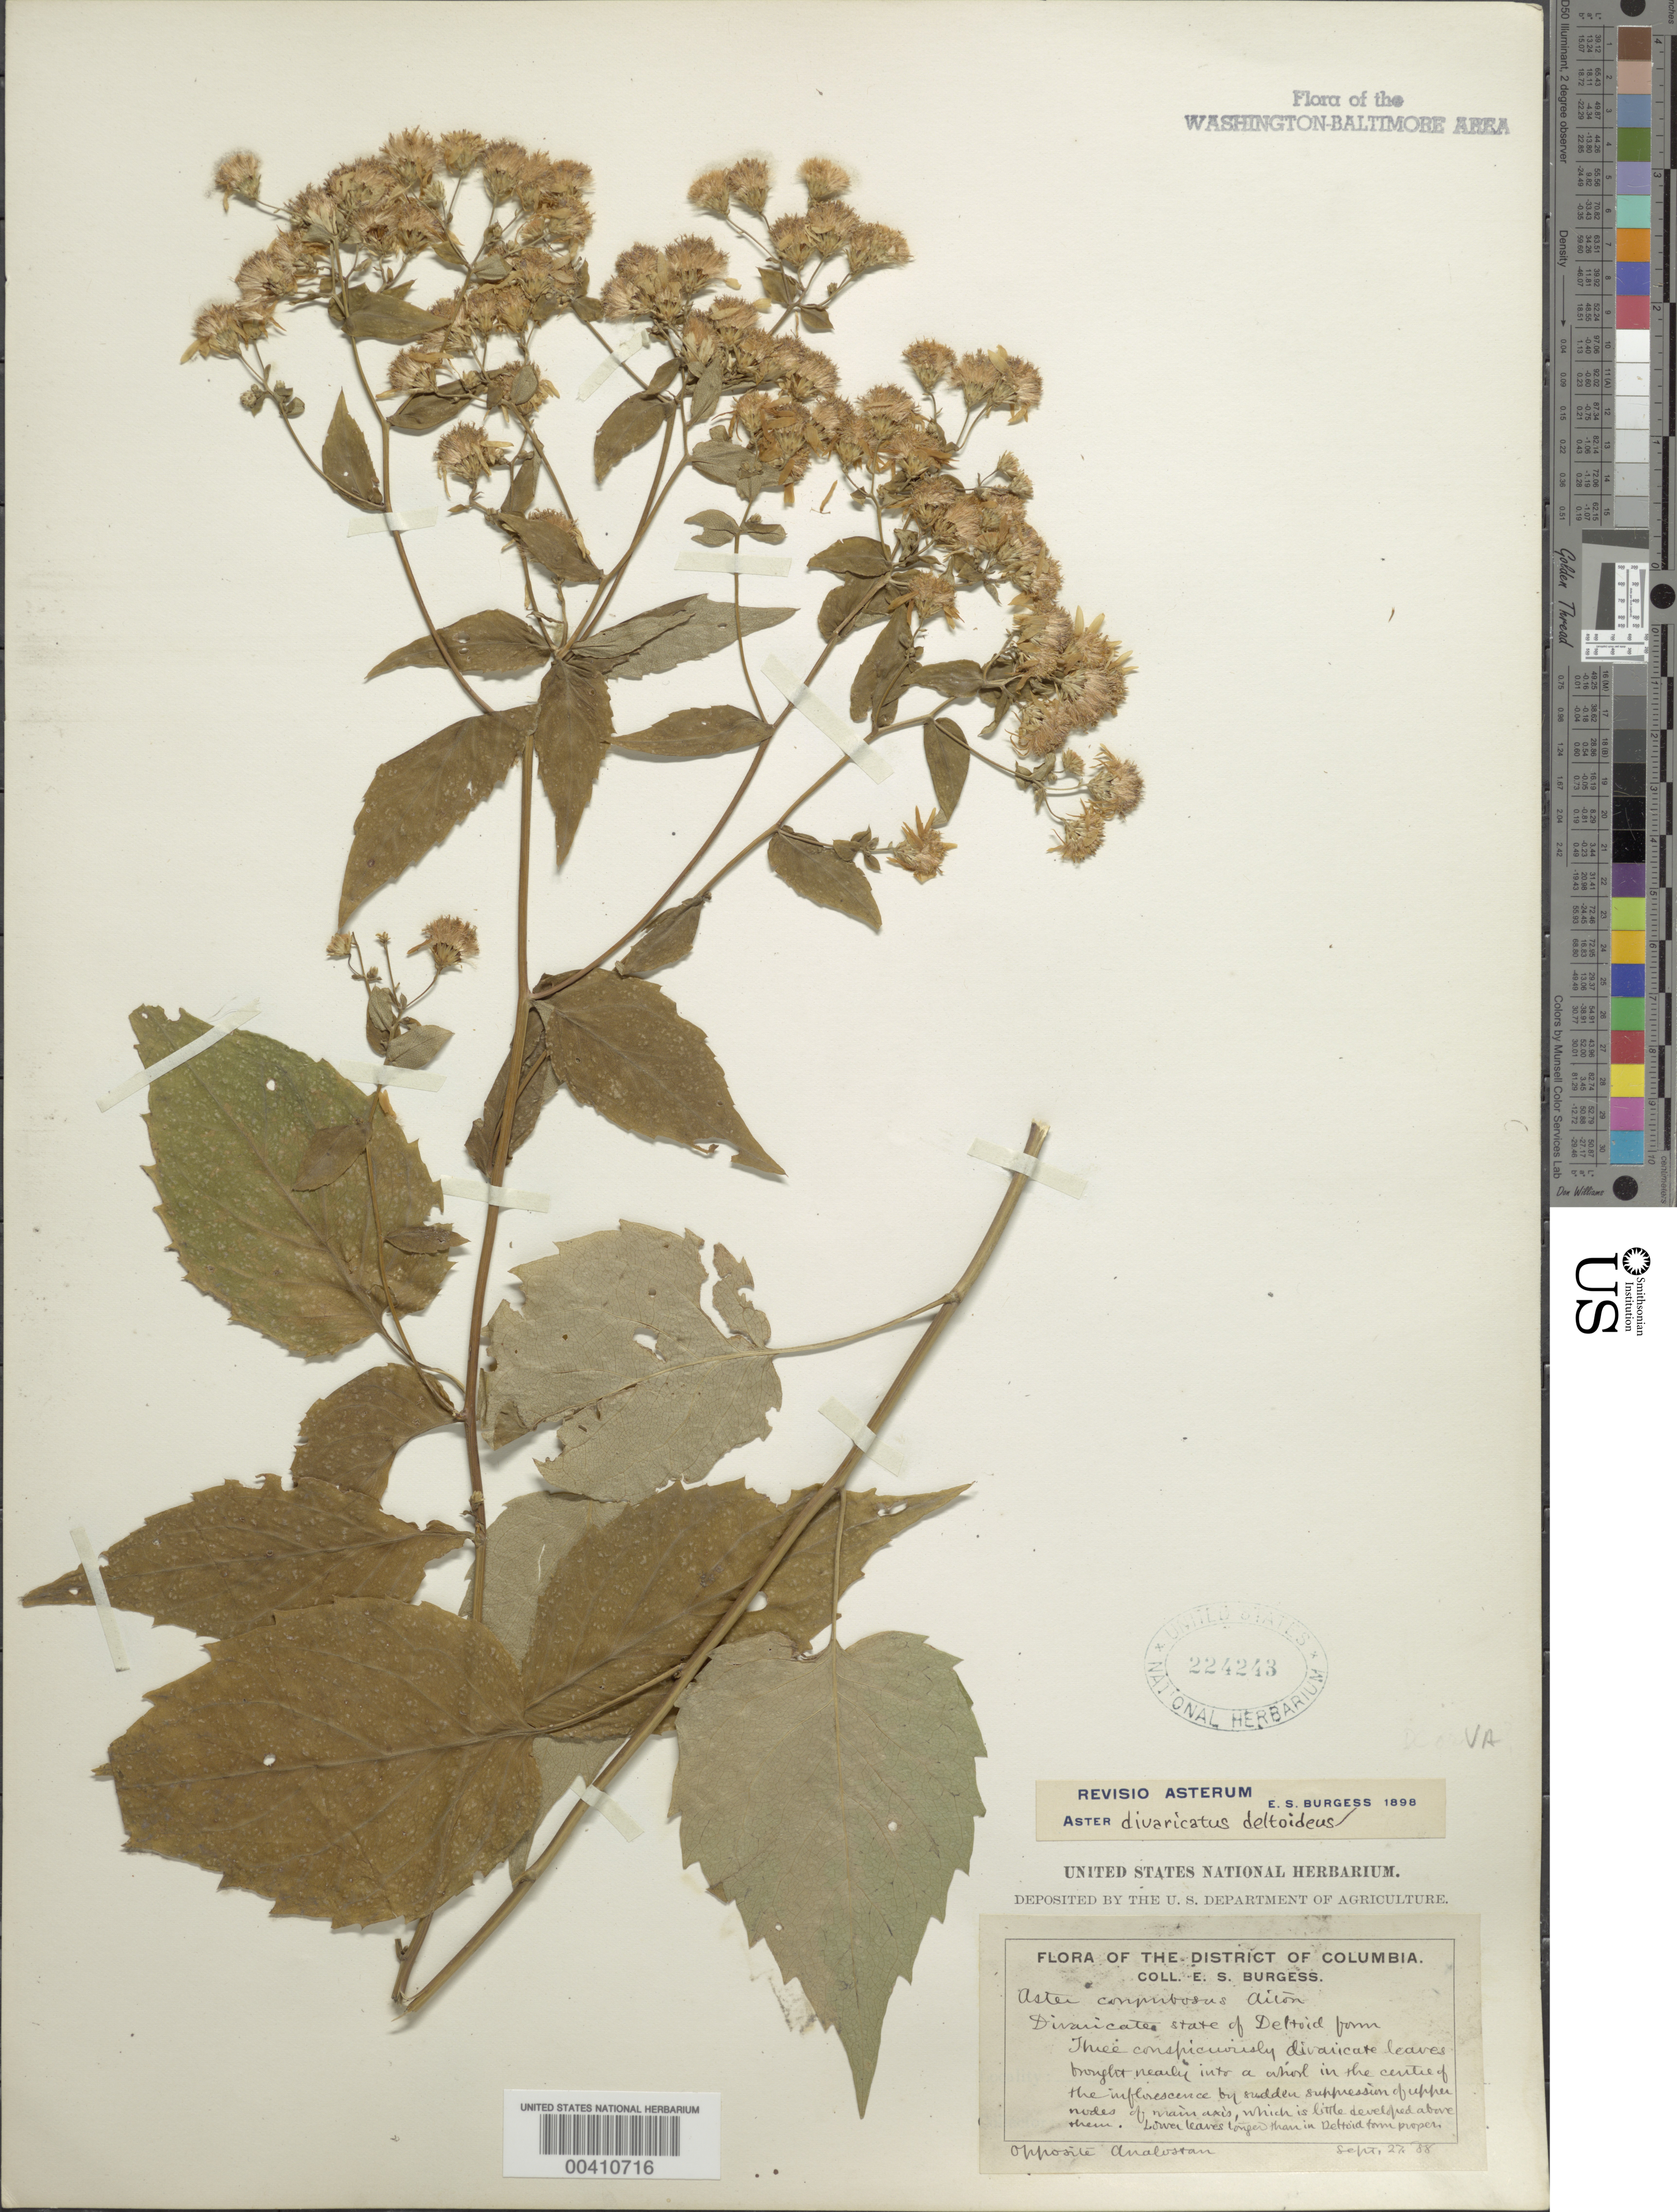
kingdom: Plantae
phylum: Tracheophyta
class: Magnoliopsida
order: Asterales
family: Asteraceae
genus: Eurybia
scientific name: Eurybia divaricata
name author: (L.) G.L. Nesom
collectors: E. Burgess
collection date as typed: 27 Sep 1888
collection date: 1888-09-27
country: United States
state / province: District of Columbia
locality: opposite Roosevelt Island (Analostan)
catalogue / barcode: US 224243